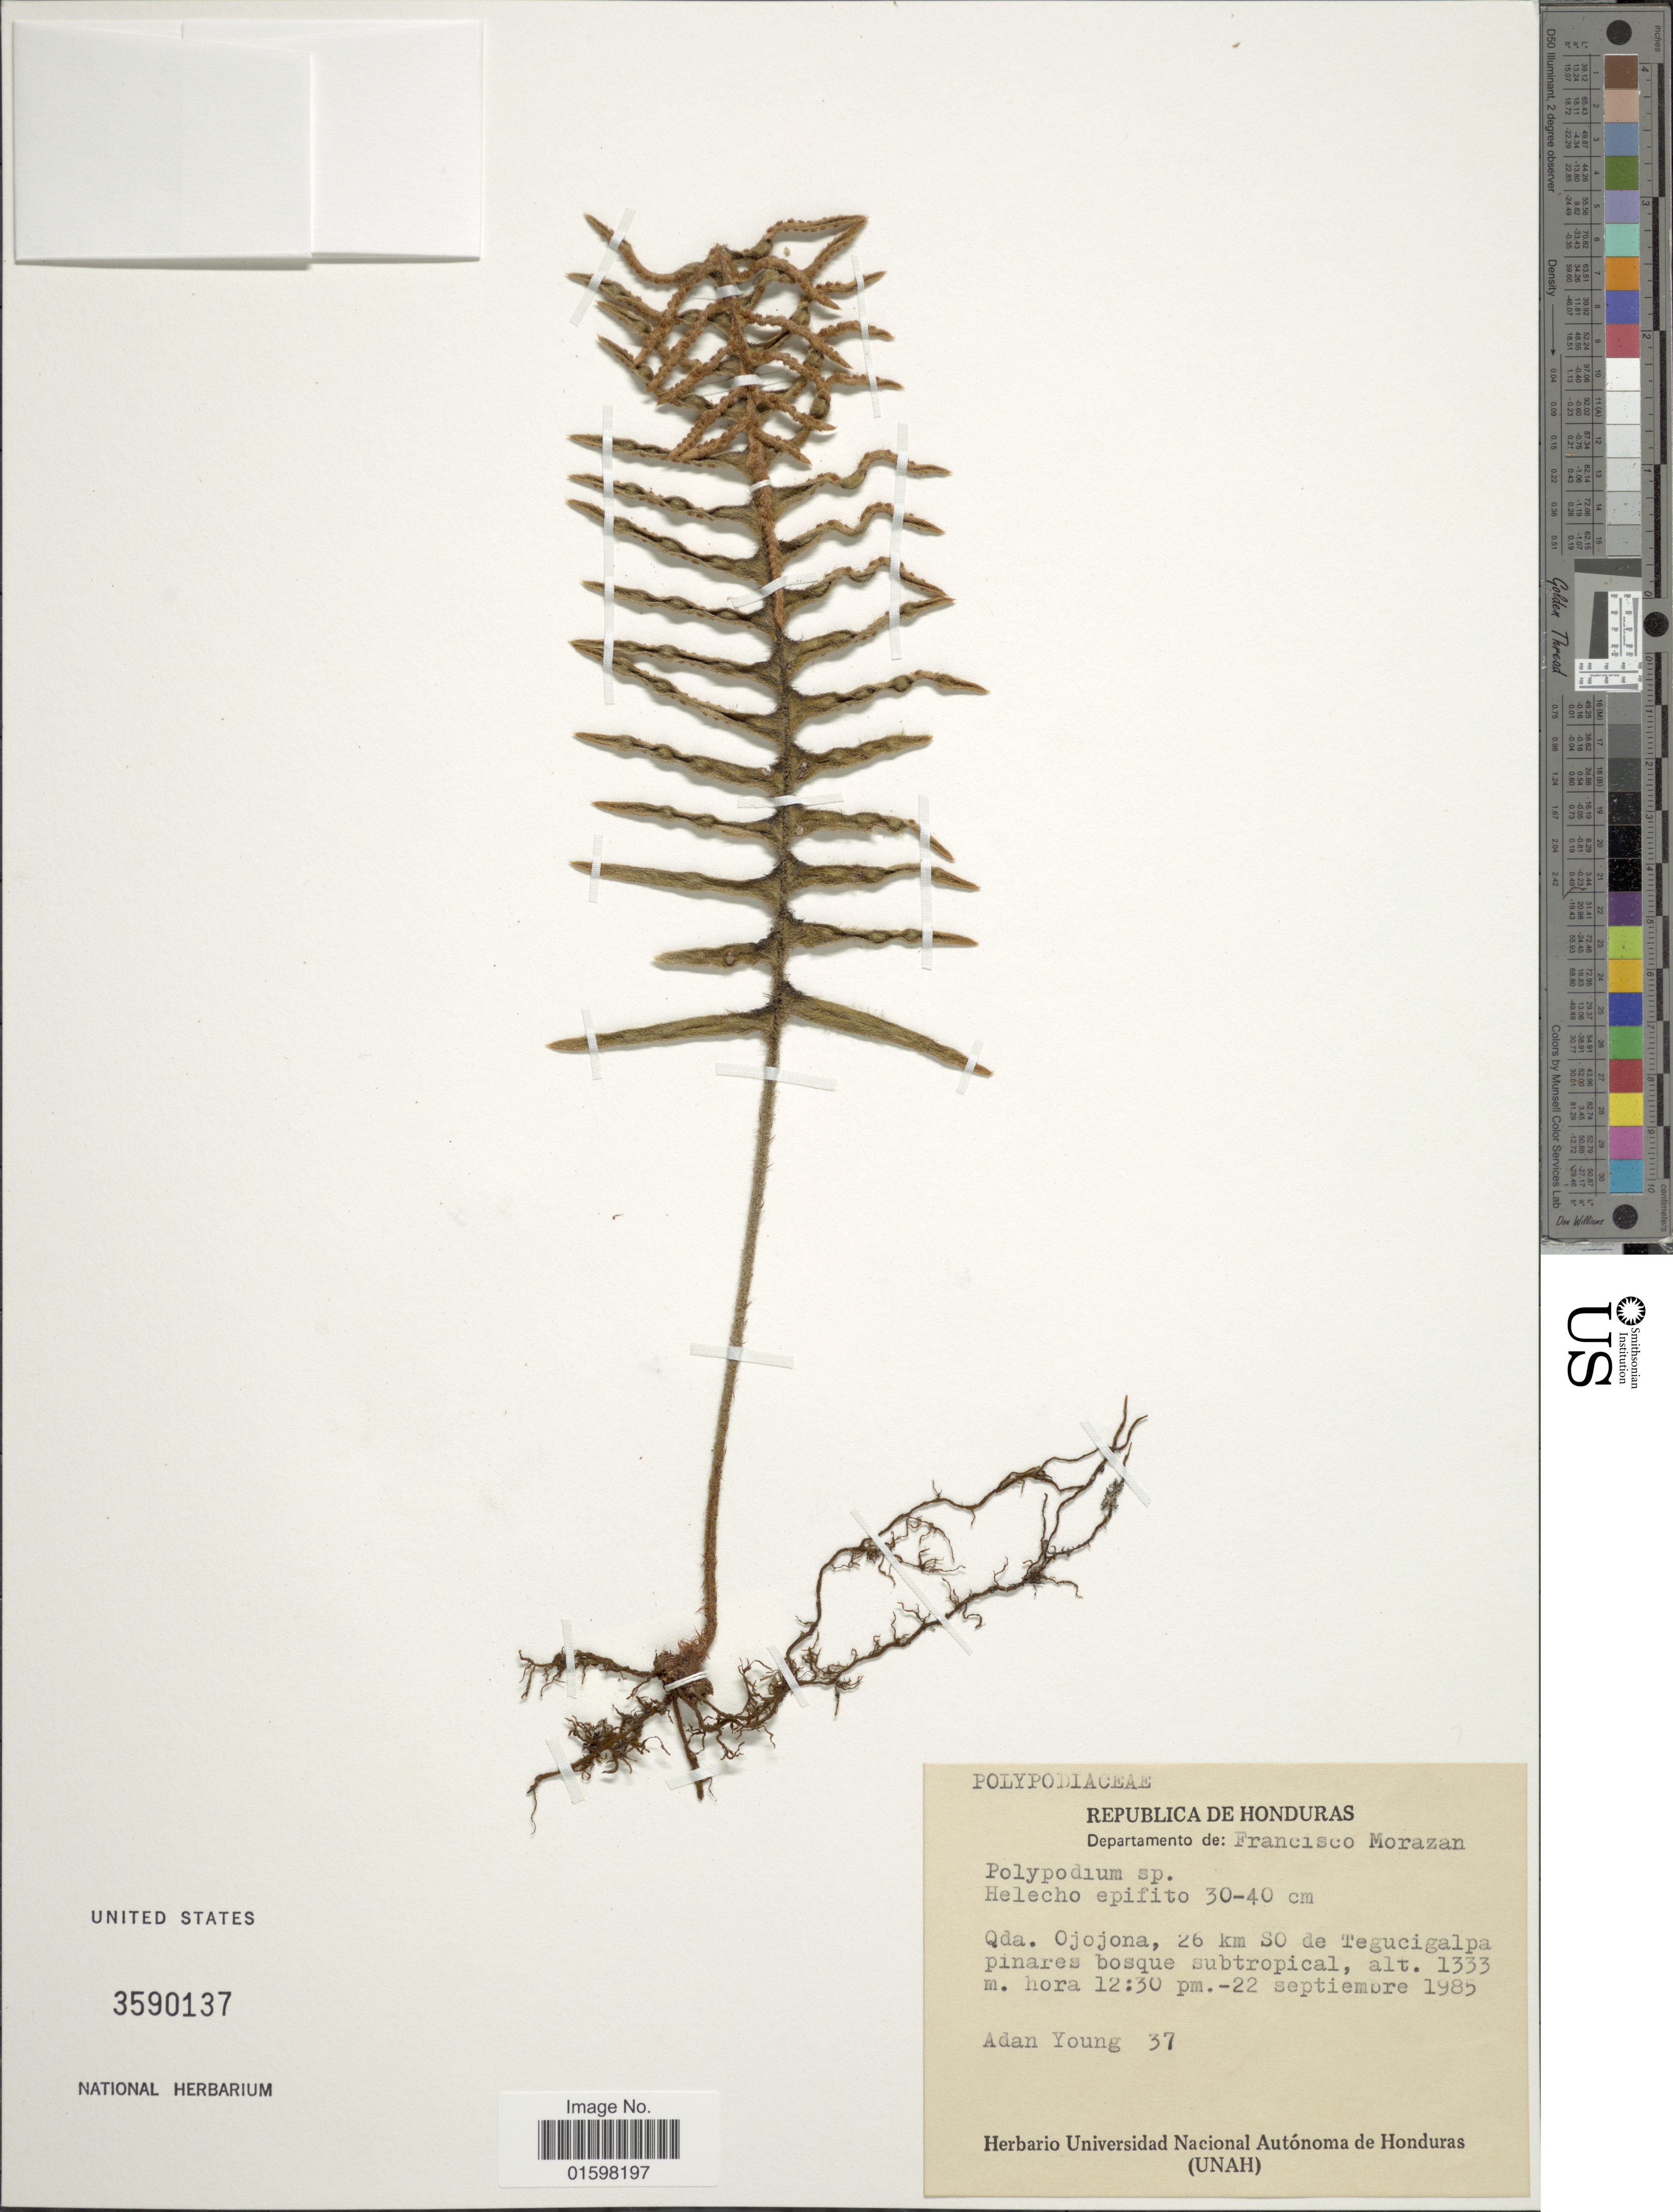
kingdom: Plantae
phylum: Tracheophyta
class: Polypodiopsida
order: Polypodiales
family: Polypodiaceae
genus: Pleopeltis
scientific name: Pleopeltis platylepis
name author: (Mett. ex Kuhn) A.R. Sm. & Tejero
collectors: A. Young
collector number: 37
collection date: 1985-09-22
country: Honduras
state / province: Fco. Morazán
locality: Departamento de: Francisco Morazon. Qda. Ojojona, 26 km SO de Tegucigalpa pinares bosque subtropical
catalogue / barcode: US 3590137